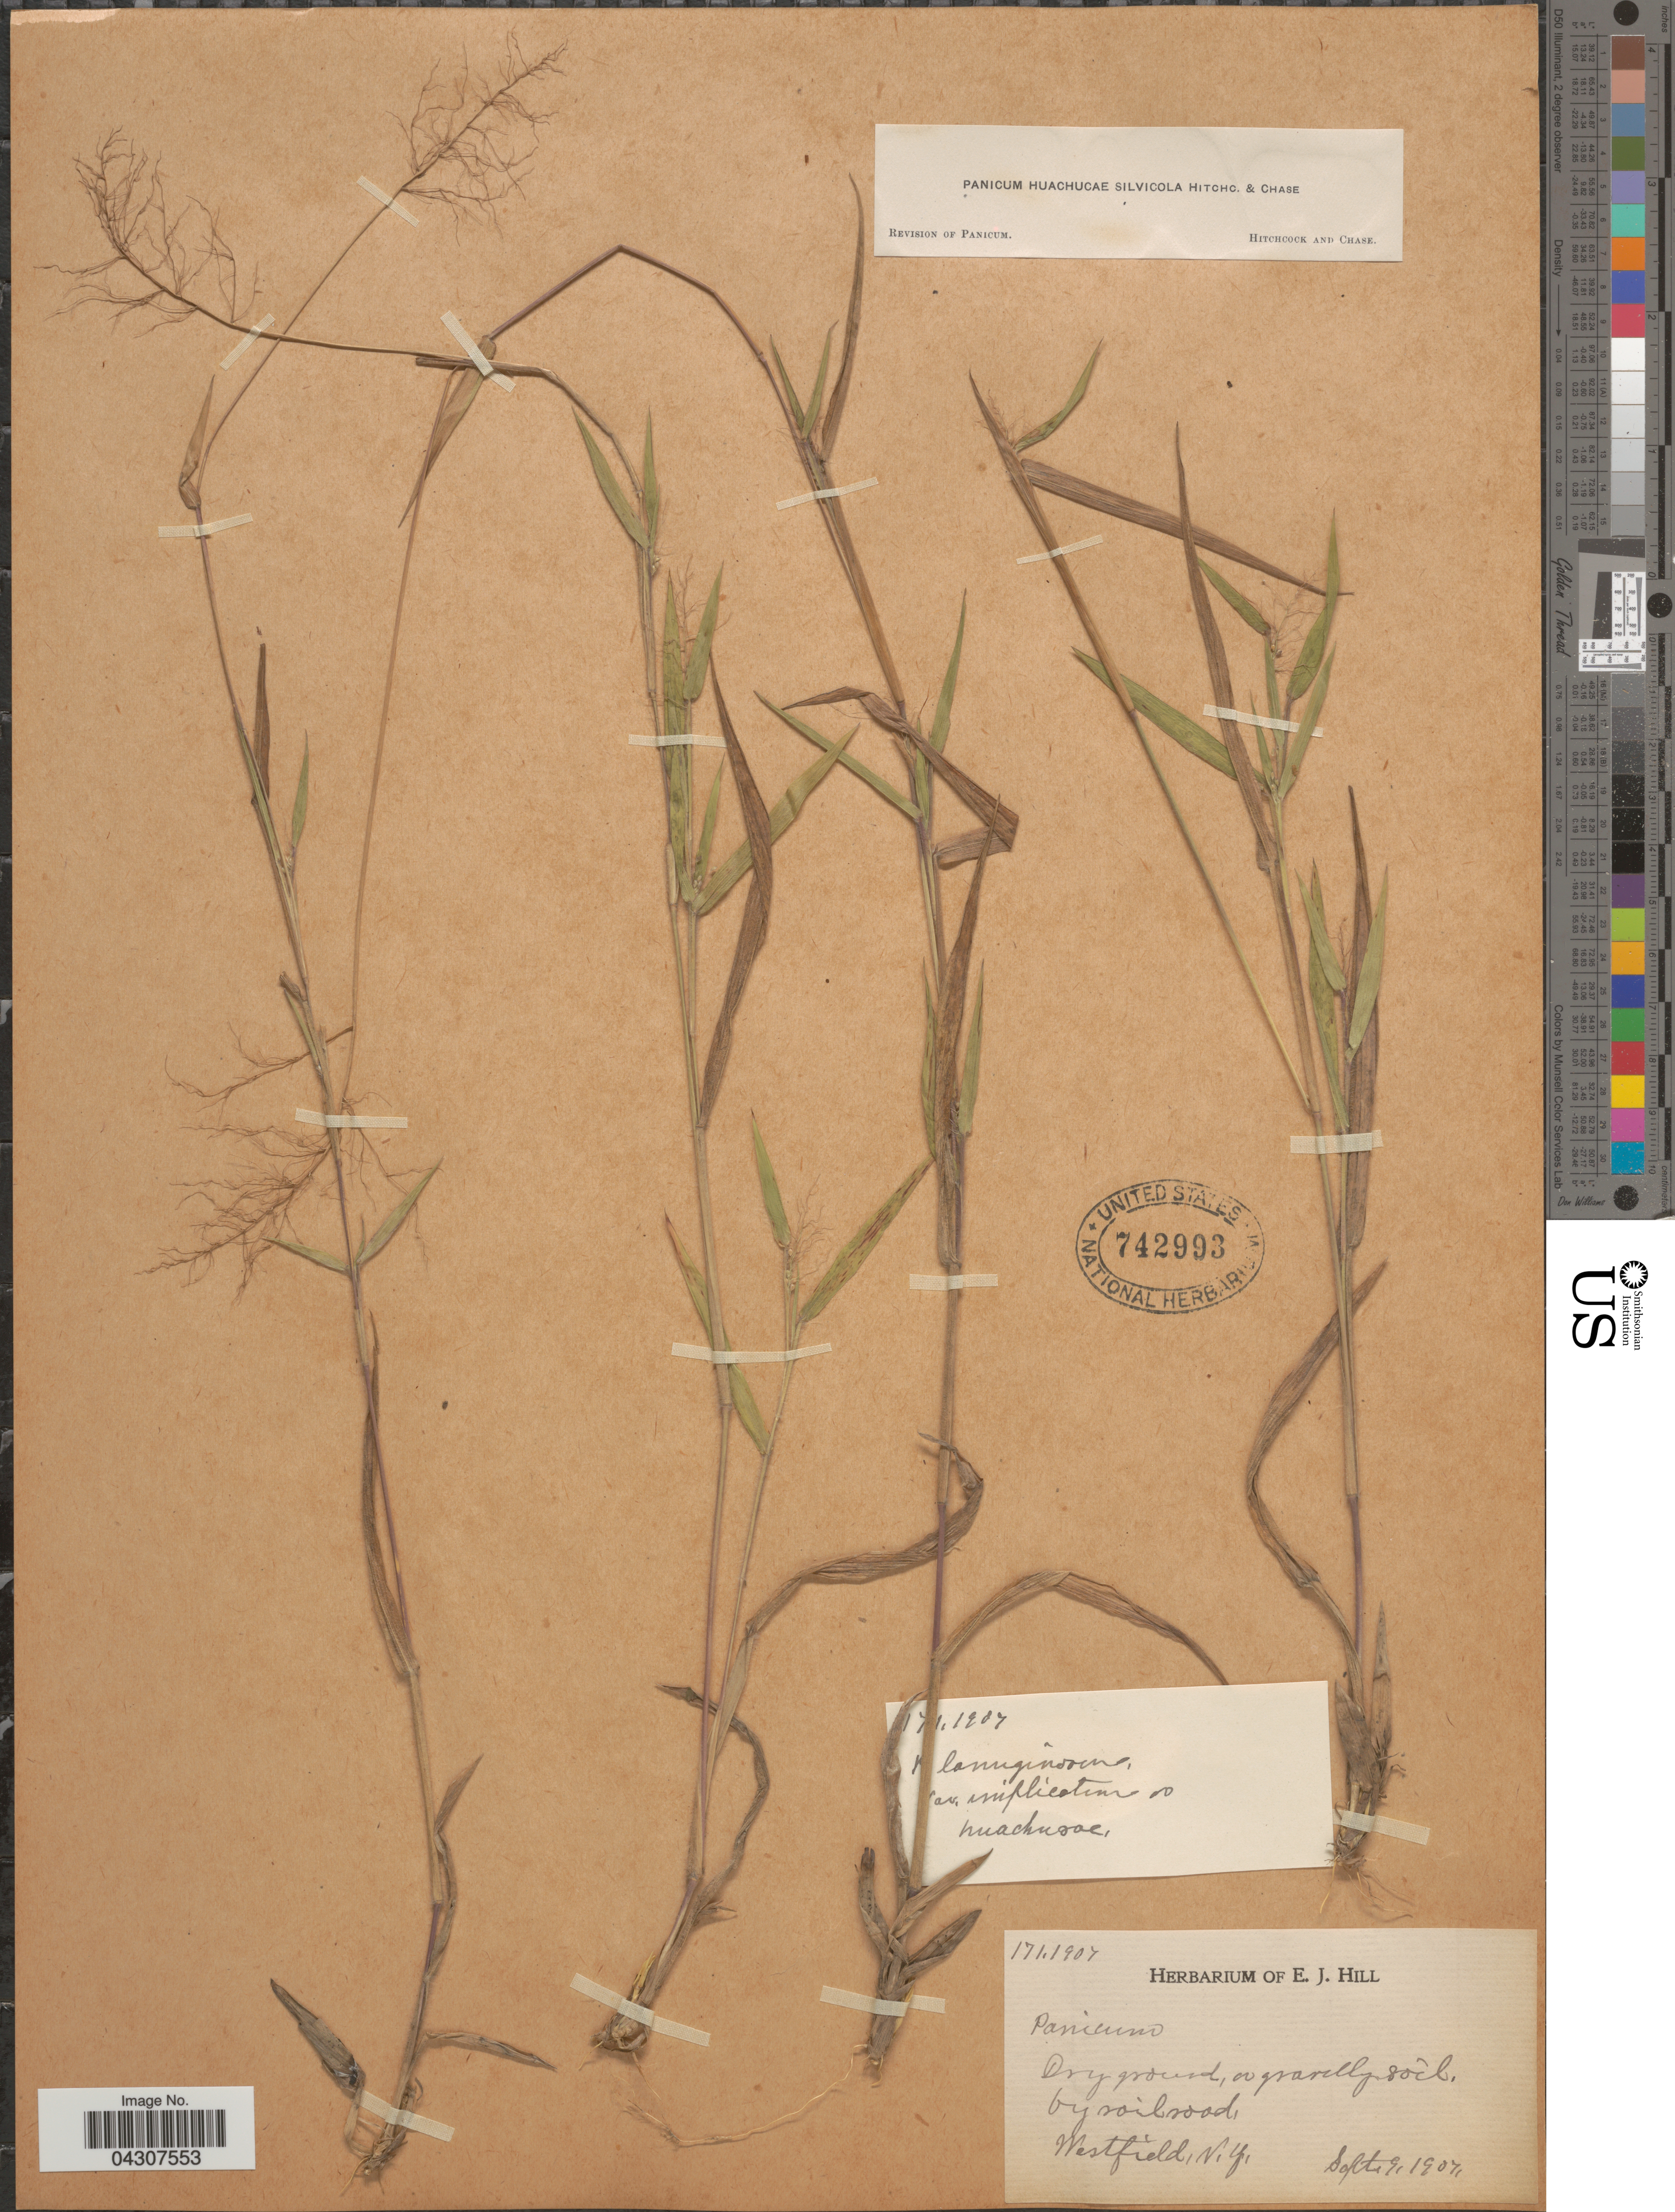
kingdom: Plantae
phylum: Tracheophyta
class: Liliopsida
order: Poales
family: Poaceae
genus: Dichanthelium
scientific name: Dichanthelium acuminatum var. acuminatum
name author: (Sw.) Gould & C.A. Clark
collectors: Ex herb. E. J. Hill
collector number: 171,1907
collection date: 1907-09-09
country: United States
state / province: New York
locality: Dry ground, or gravelly soil by soilroad. Westfield.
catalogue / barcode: US 742993